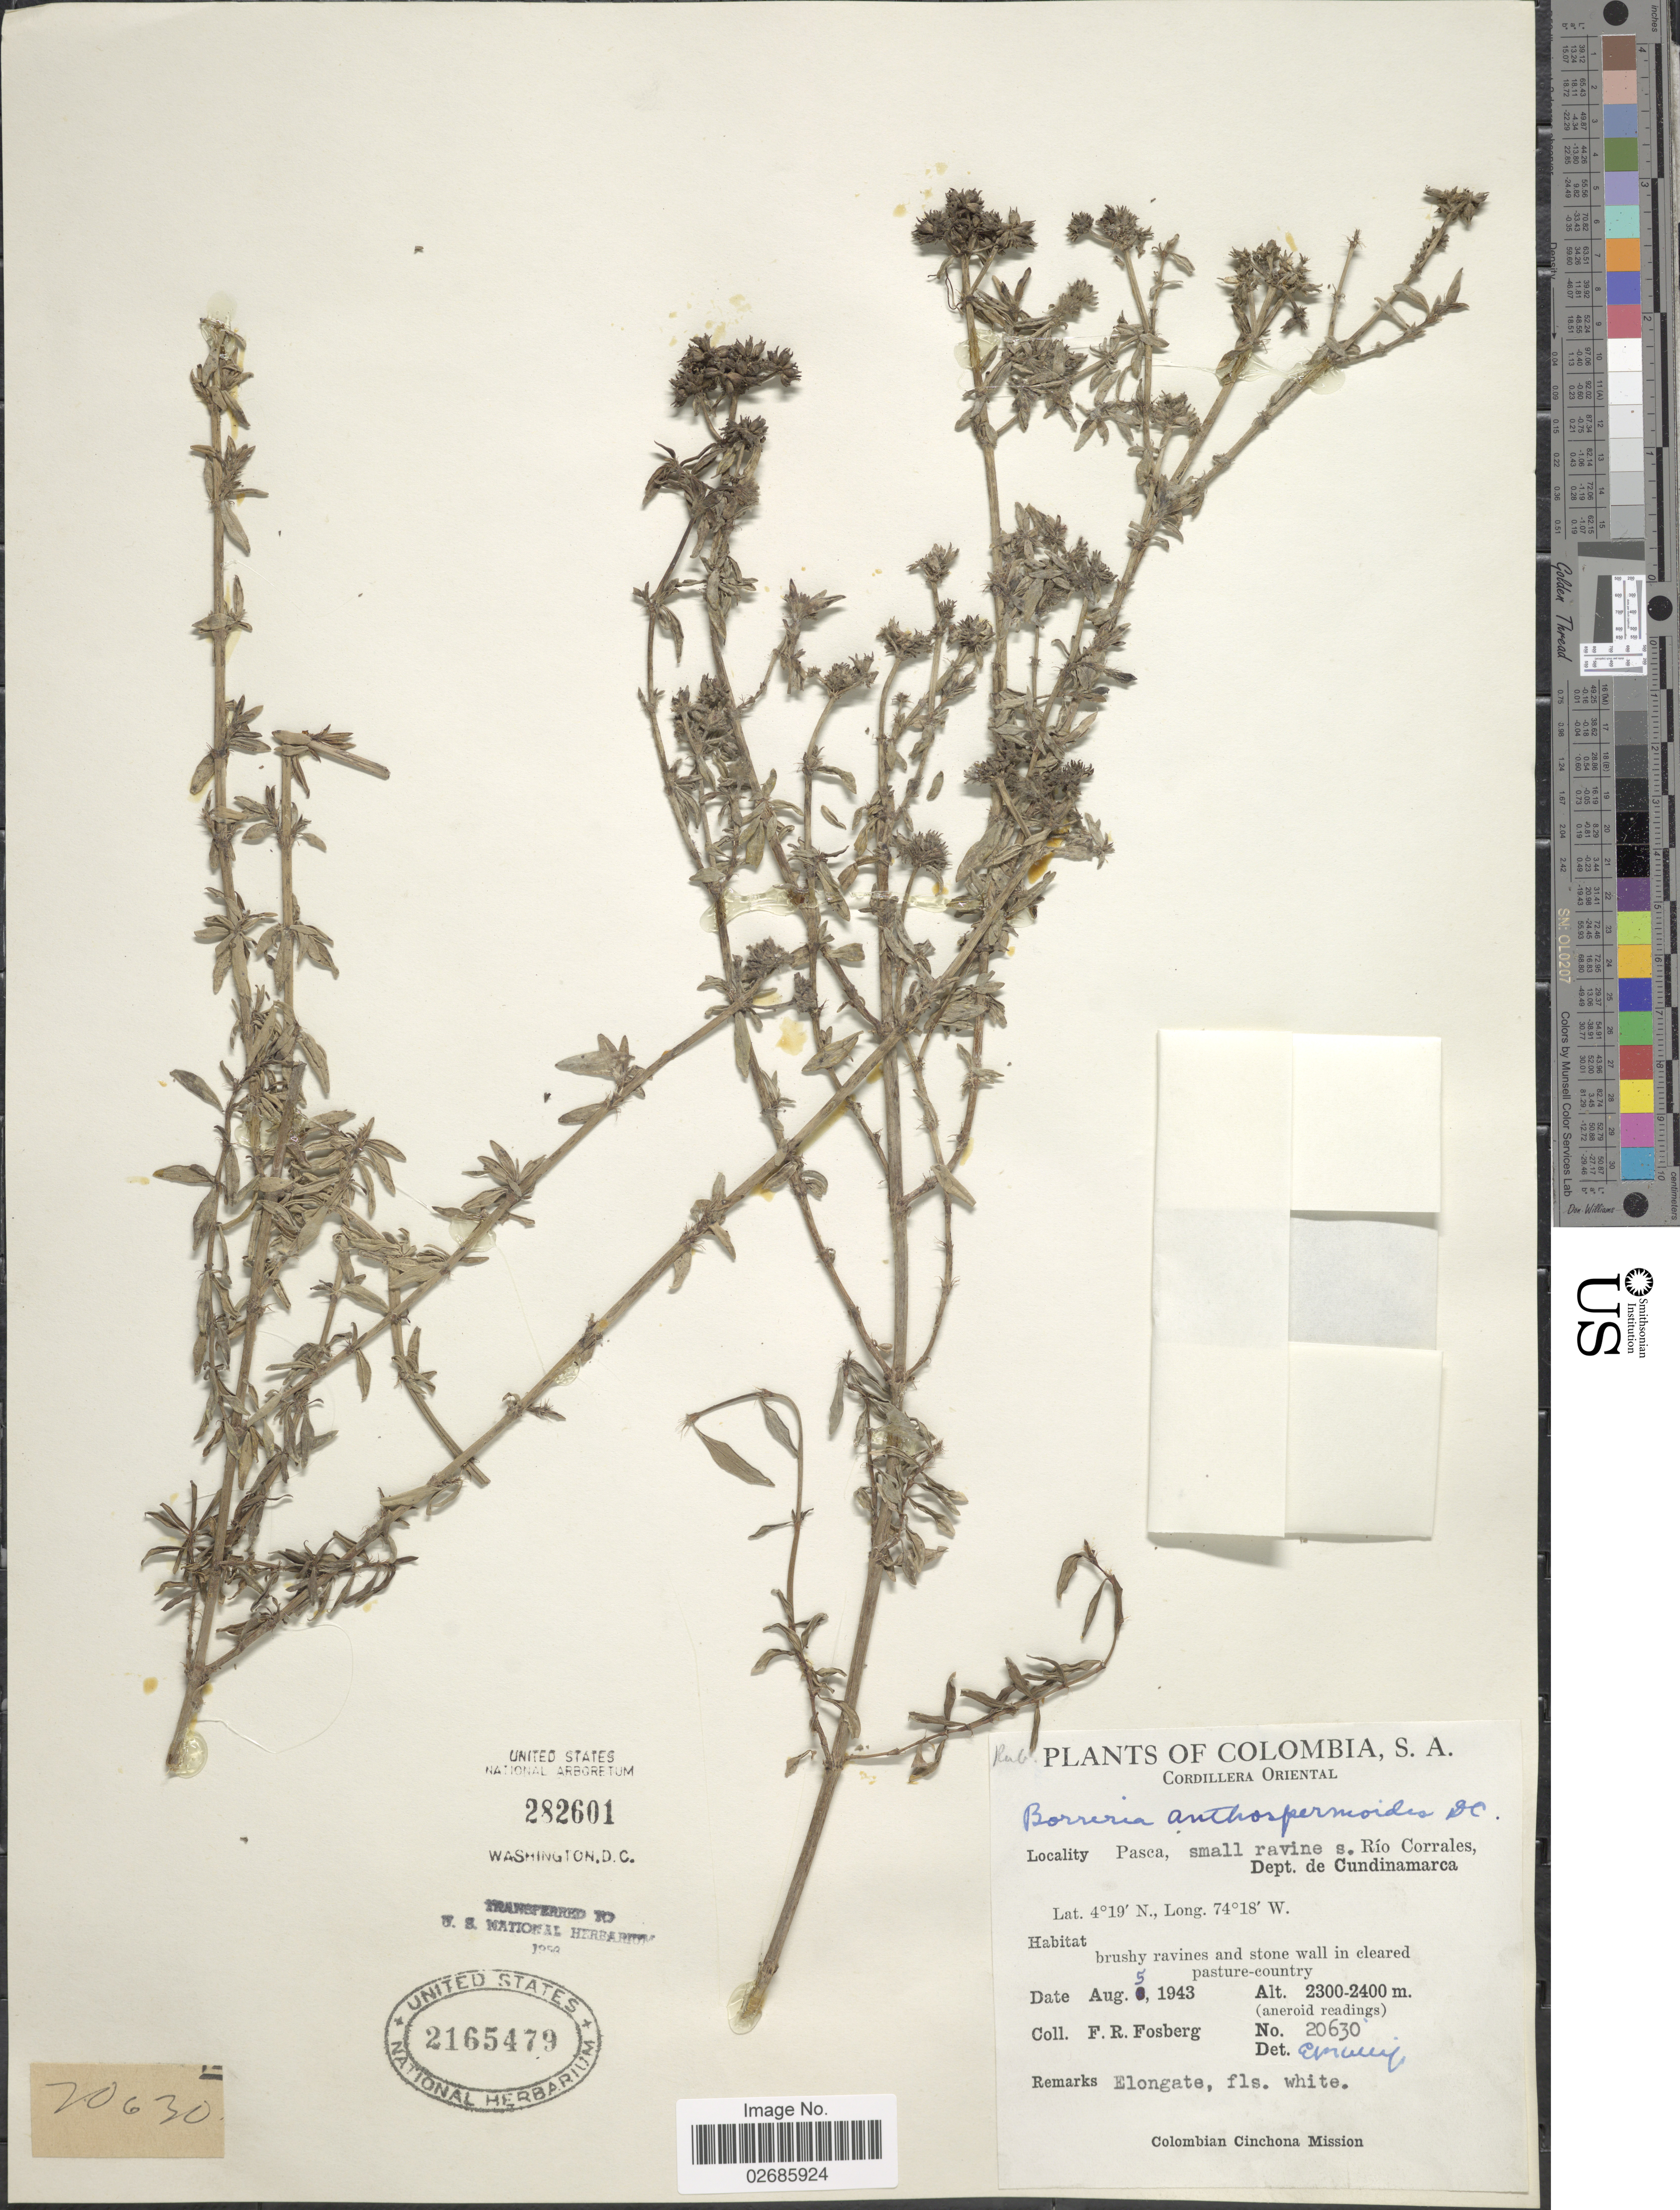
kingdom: Plantae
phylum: Tracheophyta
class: Magnoliopsida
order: Gentianales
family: Rubiaceae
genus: Borreria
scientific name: Borreria anthospermoides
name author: DC.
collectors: F. R. Fosberg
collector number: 20630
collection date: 1943-08-05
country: Colombia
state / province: Cundinamarca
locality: Cordillera Oriental, Pasca, small ravine s. Río Corrales, Dept de Cundinamarca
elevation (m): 2300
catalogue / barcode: US 2165479